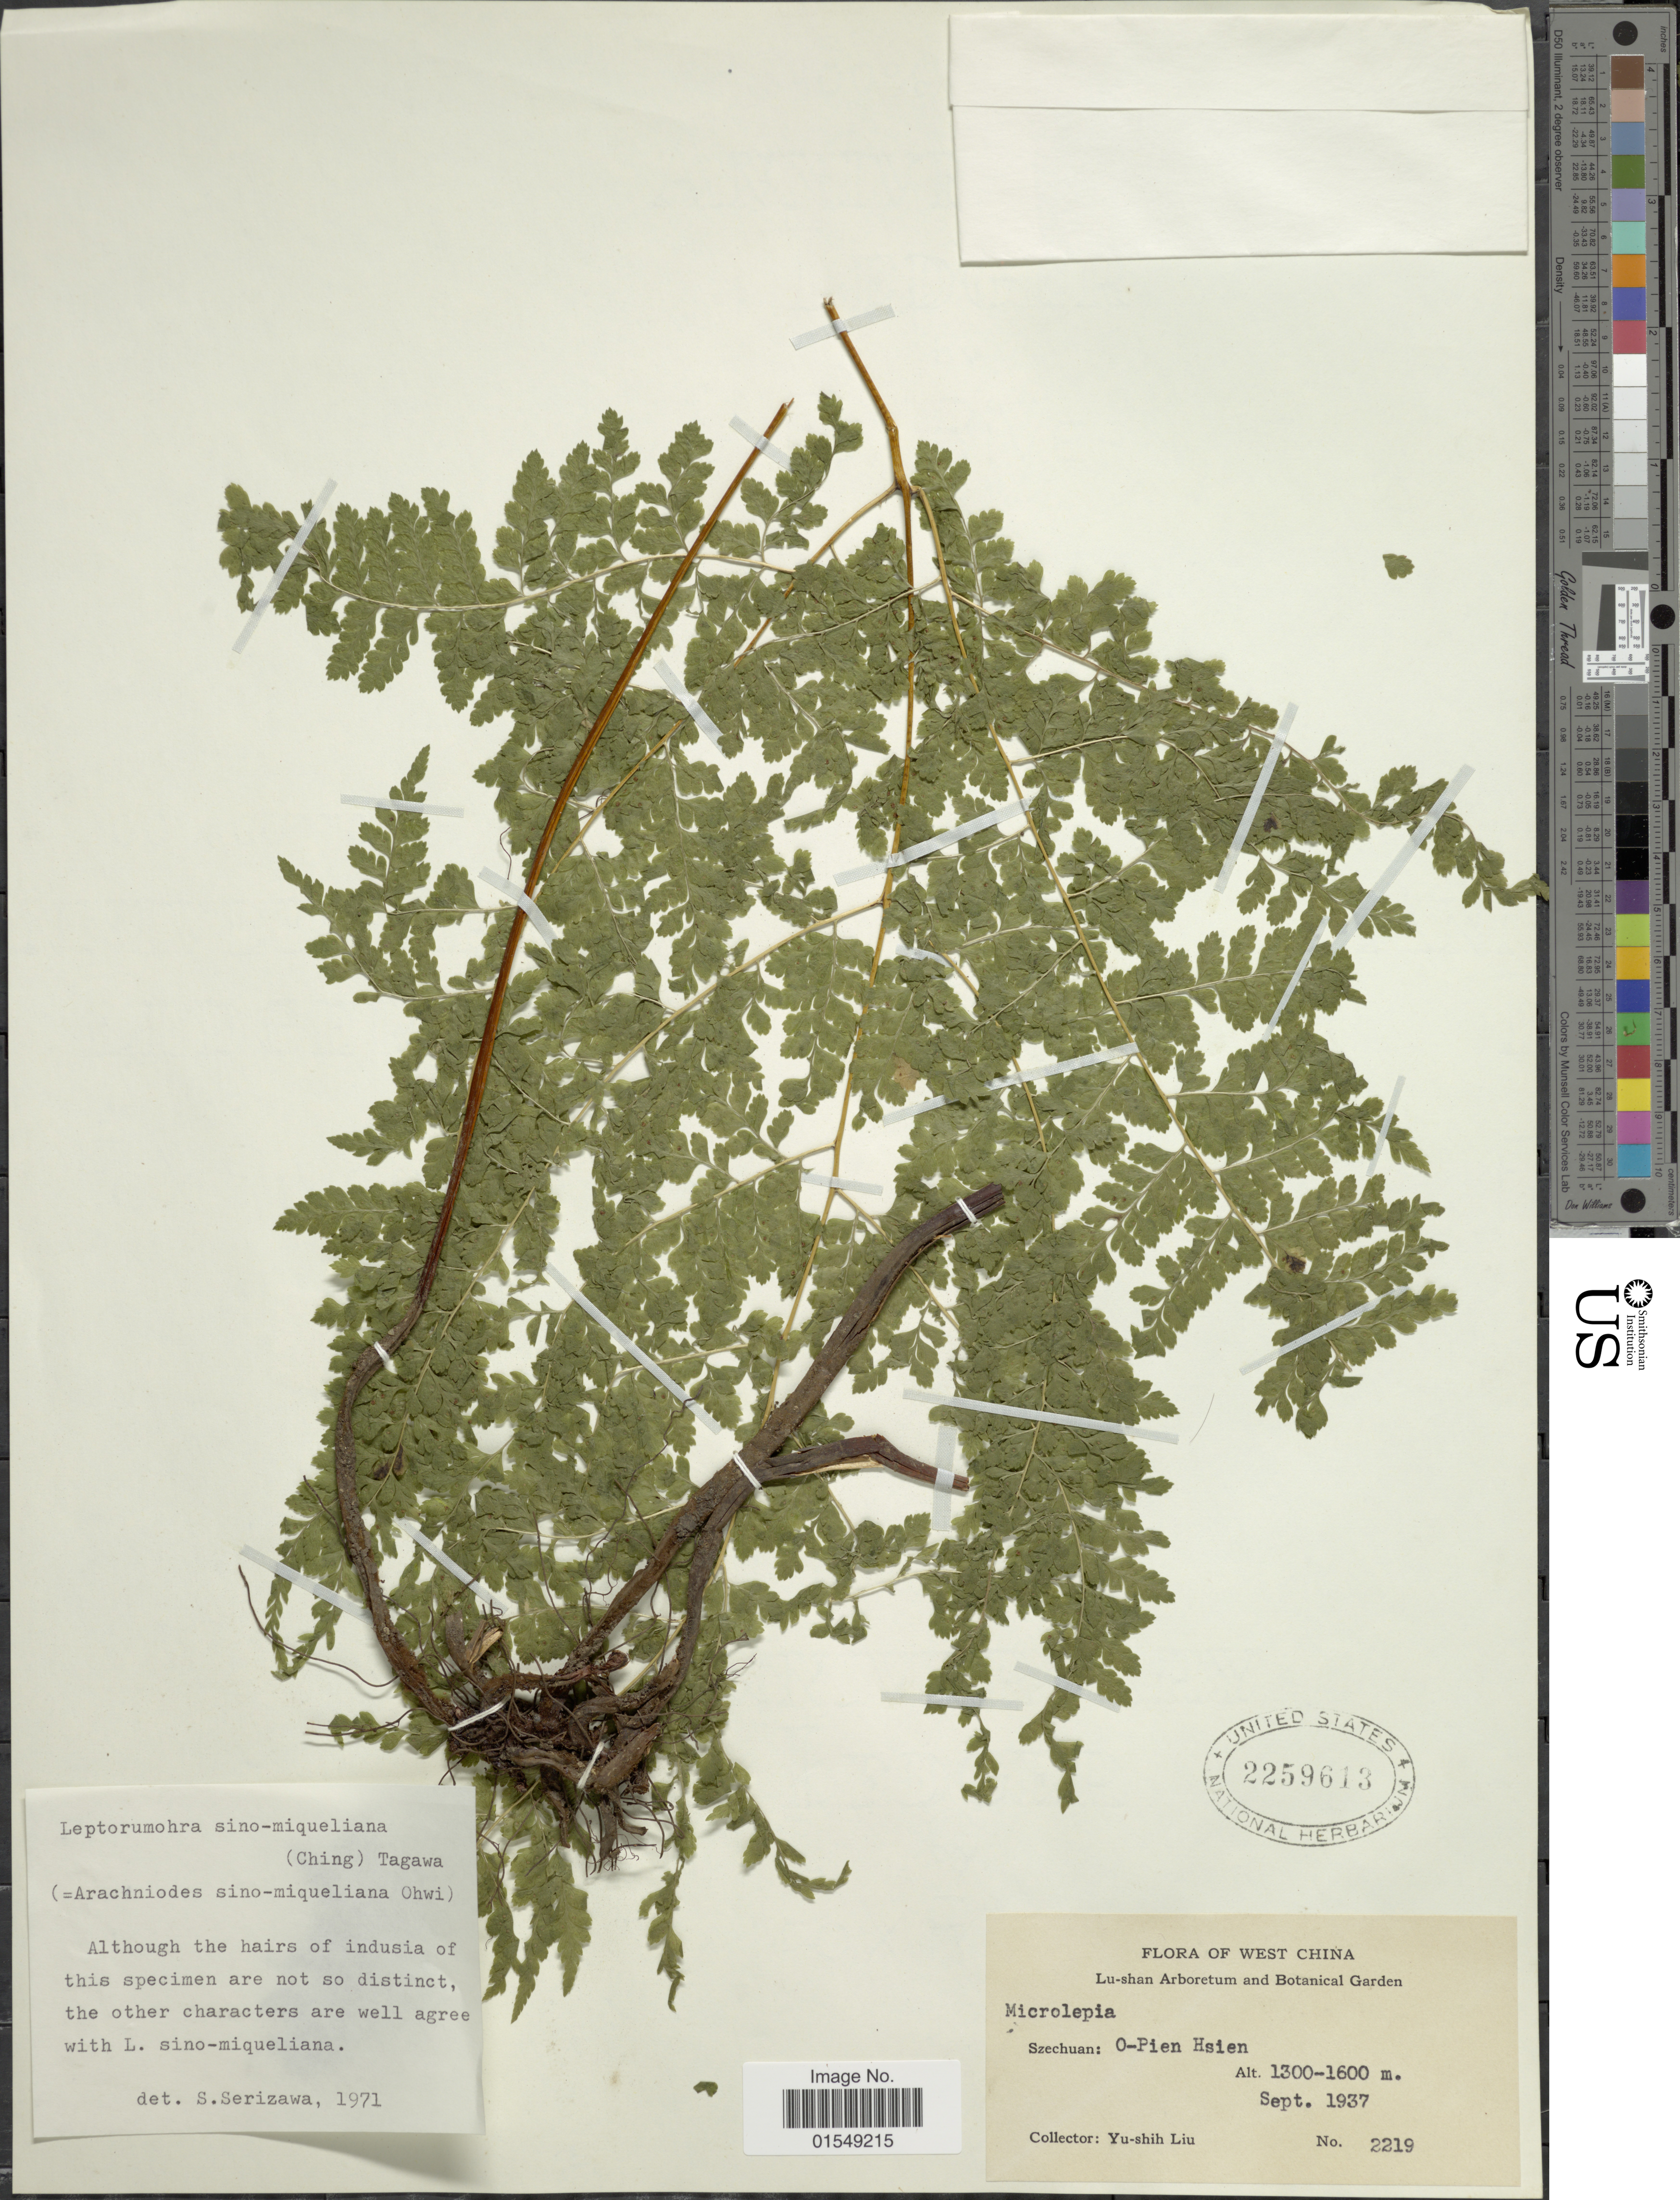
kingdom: Plantae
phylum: Tracheophyta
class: Polypodiopsida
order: Polypodiales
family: Dryopteridaceae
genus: Arachniodes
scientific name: Arachniodes sinomiqueliana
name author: (Ching) Ohwi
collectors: Y.-S. Liu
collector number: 2219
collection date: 1937-09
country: China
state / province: Sichuan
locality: West China, Szechuan: O-Pien Hsien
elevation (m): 1300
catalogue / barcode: US 2259613